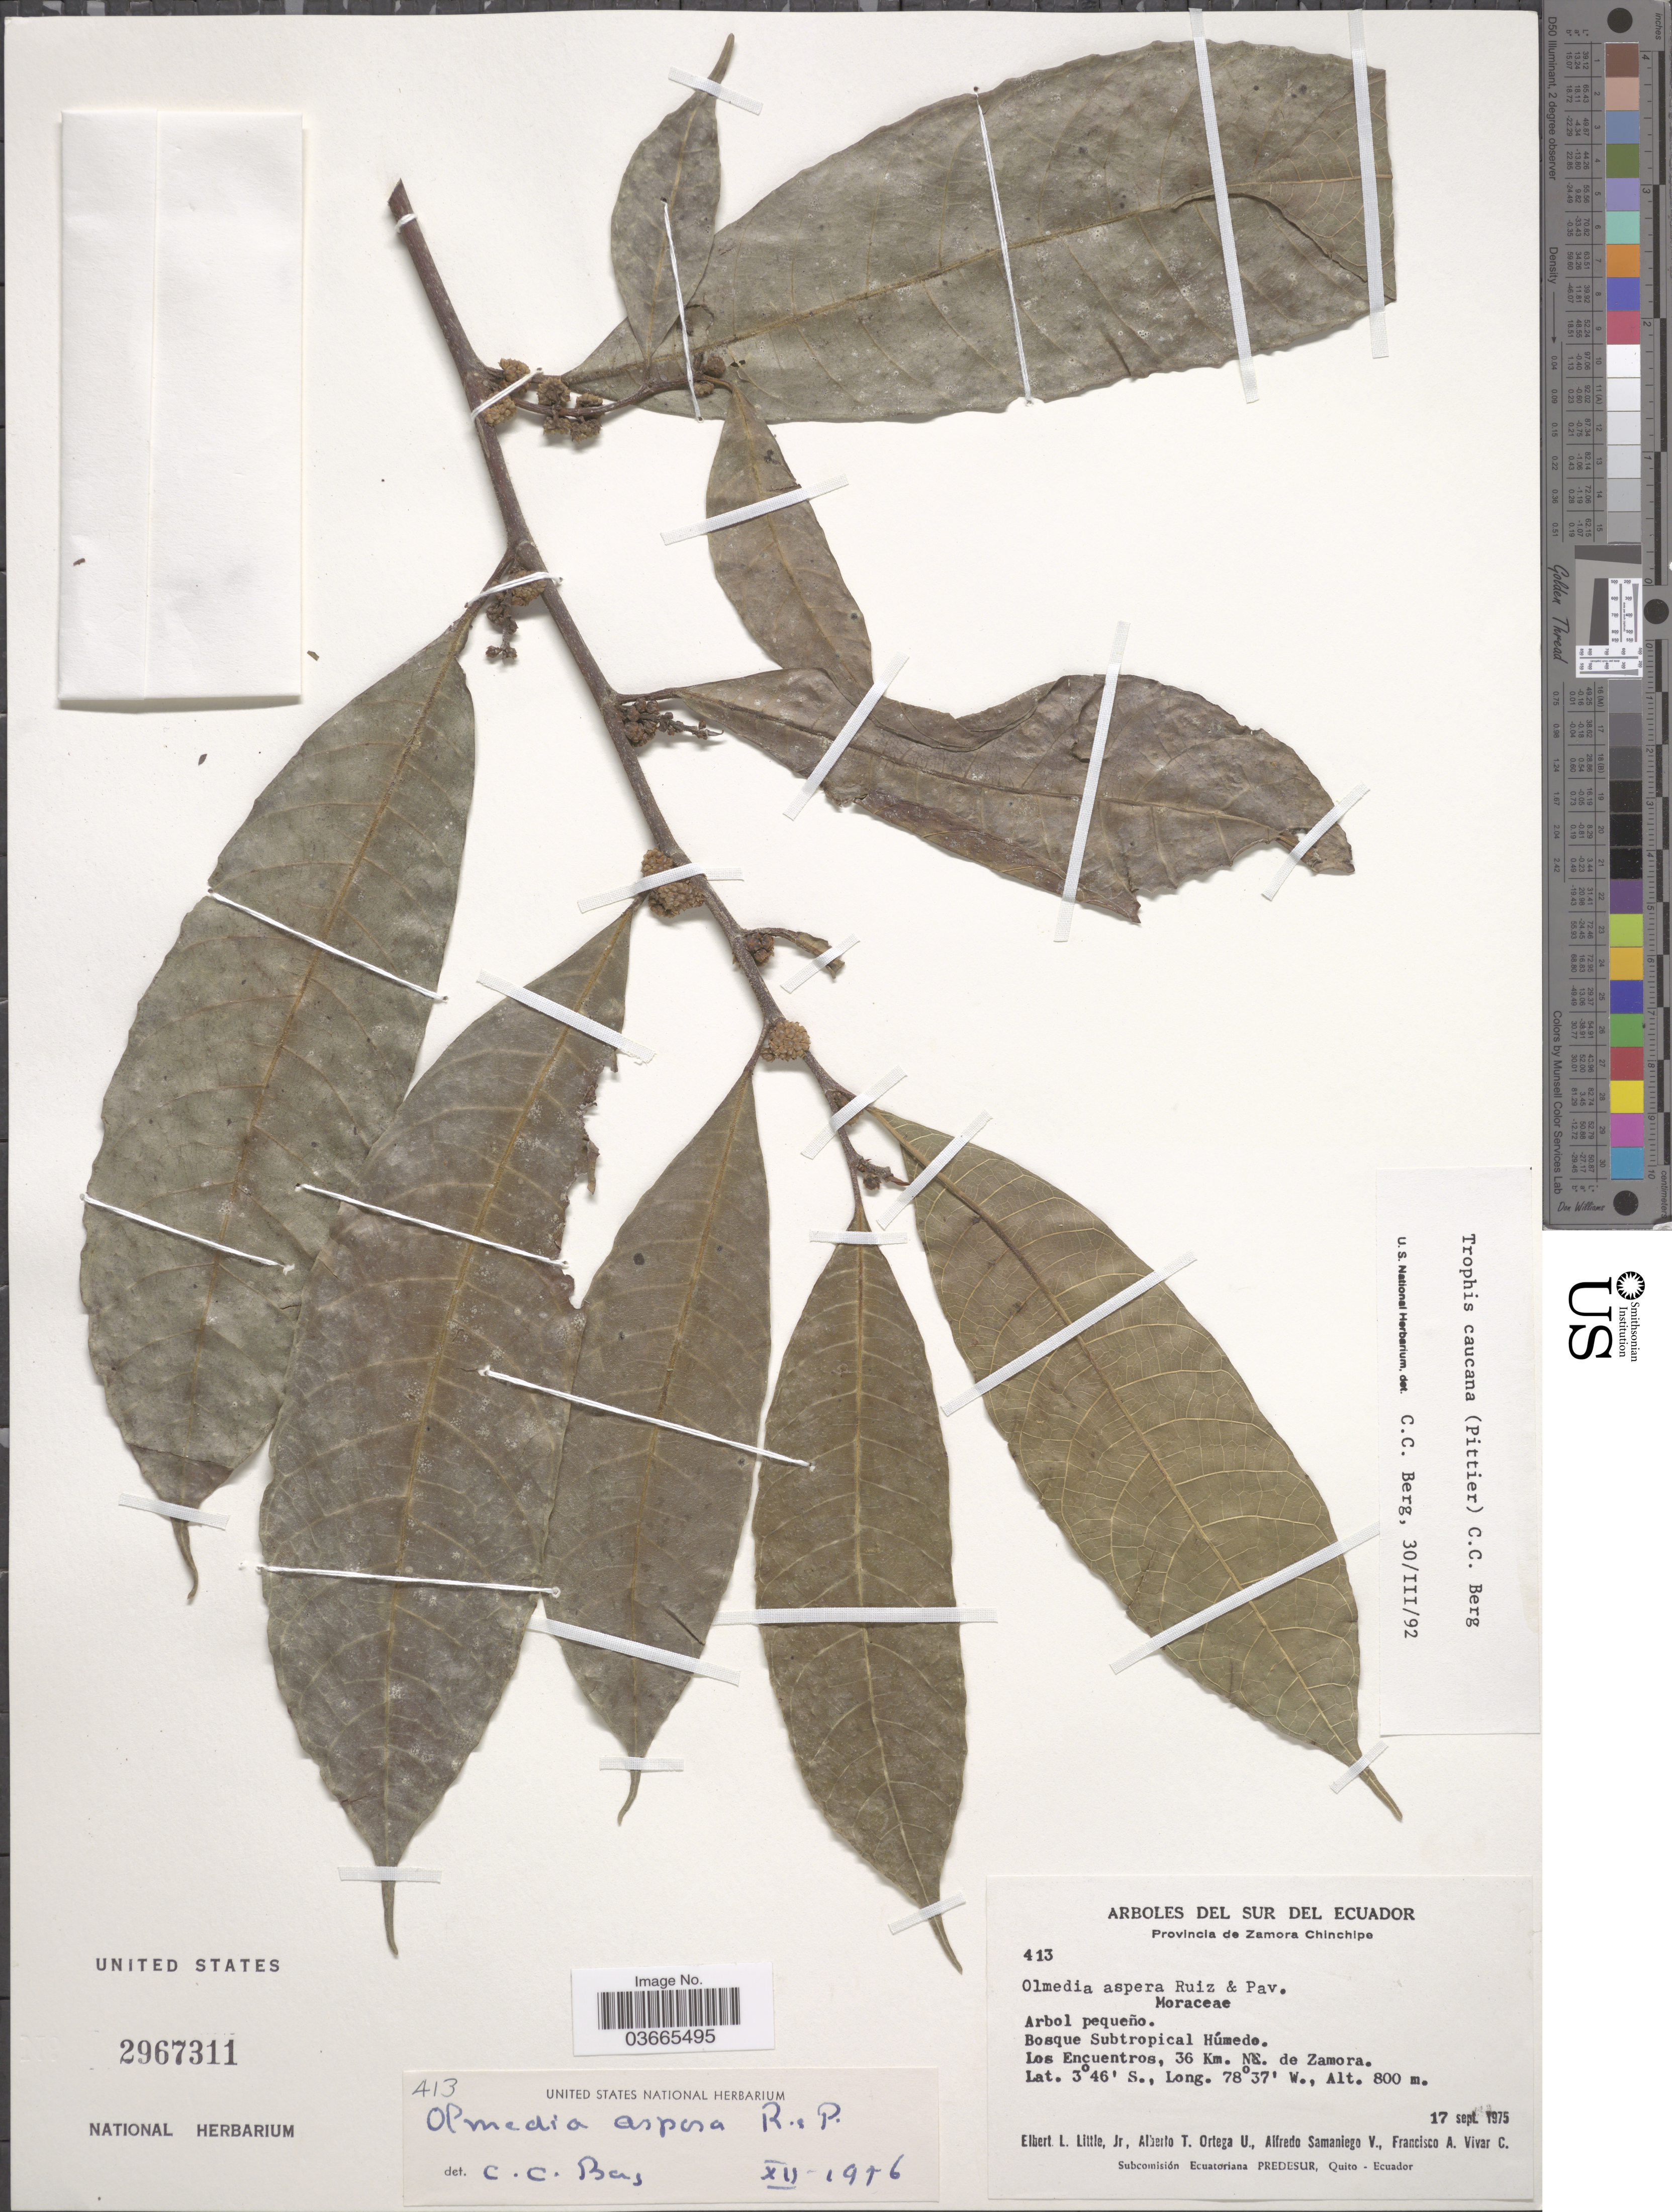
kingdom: Plantae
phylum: Tracheophyta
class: Magnoliopsida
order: Rosales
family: Moraceae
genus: Olmedia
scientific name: Olmedia aspera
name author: Ruiz & Pav.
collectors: E. L. Little, A. T. Ortega U., A. V. Samaniego & F. A. Vivar C.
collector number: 413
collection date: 1975-09-17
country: Ecuador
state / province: Zamora-Chinchipe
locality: Bosque Subtropical Húmedo. Los Encuentros, 36 Km. NE. de Zamora.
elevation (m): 800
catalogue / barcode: US 2967311